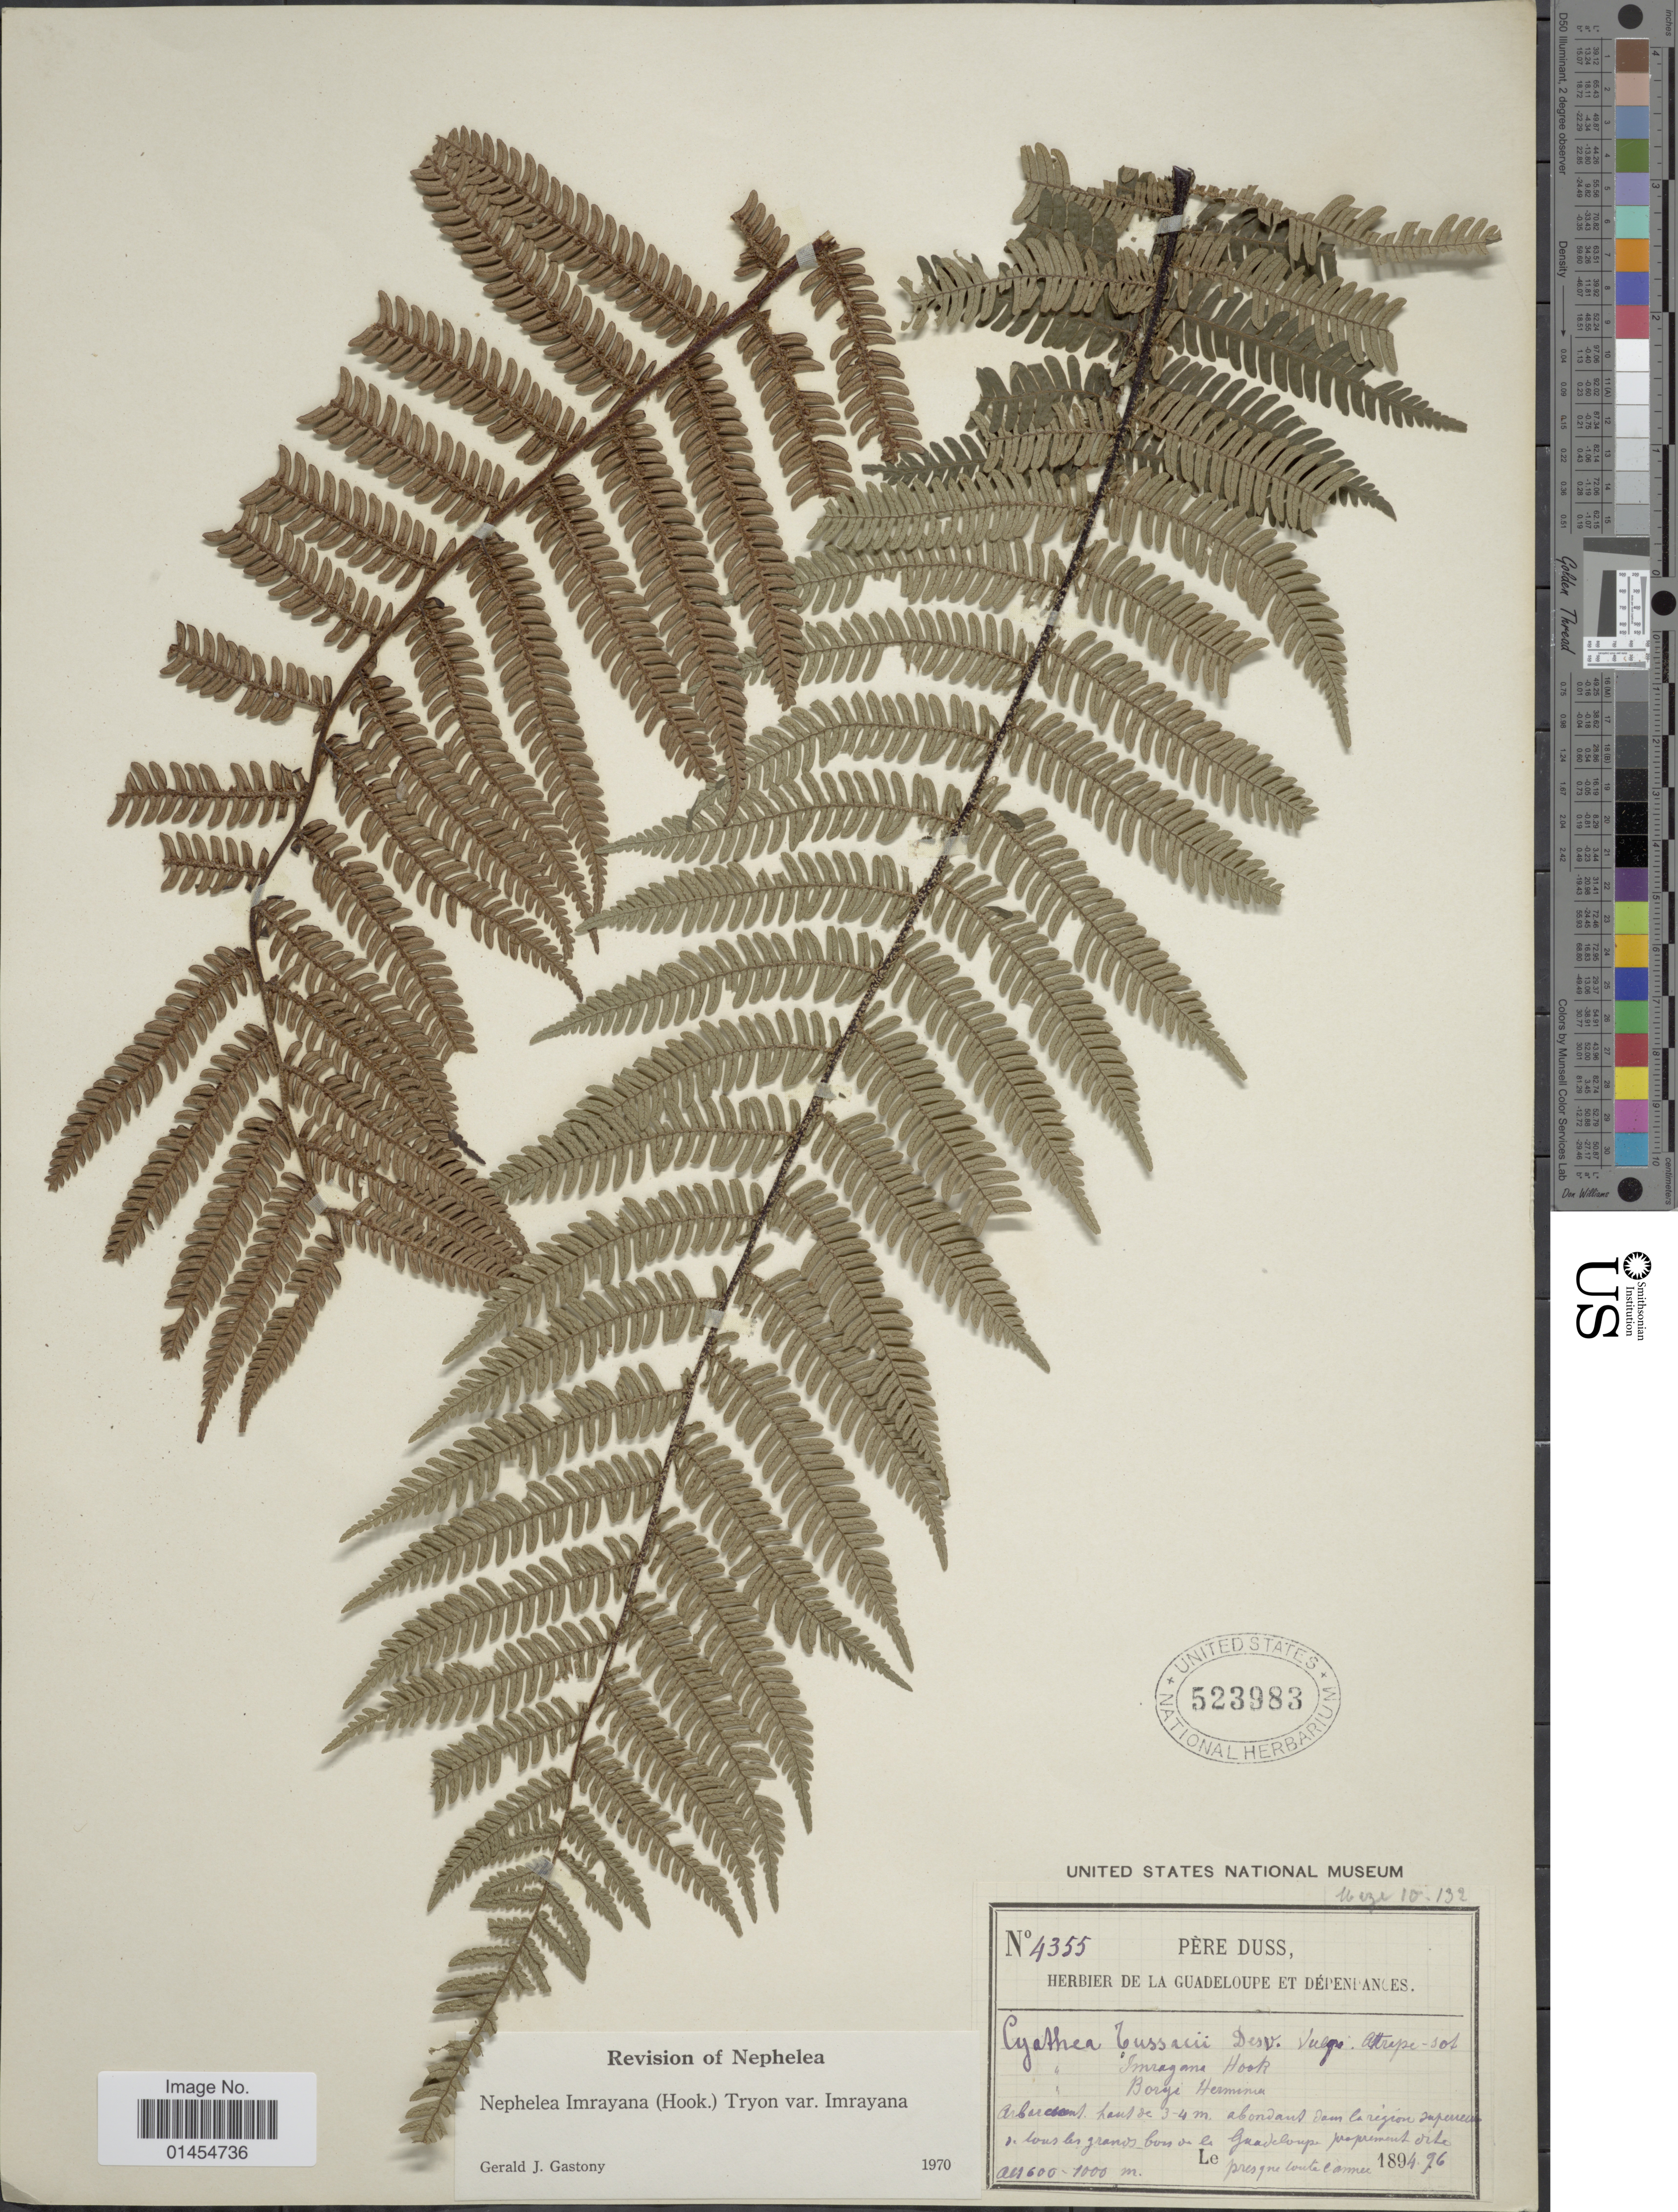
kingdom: Plantae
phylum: Tracheophyta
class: Polypodiopsida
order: Cyatheales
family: Cyatheaceae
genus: Alsophila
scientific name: Alsophila imrayana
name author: (Hook.) D.S. Conant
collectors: Père Duss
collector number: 4355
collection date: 1894/1896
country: Guadeloupe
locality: Abondant dam la region superieur de lous les grands bois de la Guadeloupe proprement dite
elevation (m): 600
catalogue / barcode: US 523983